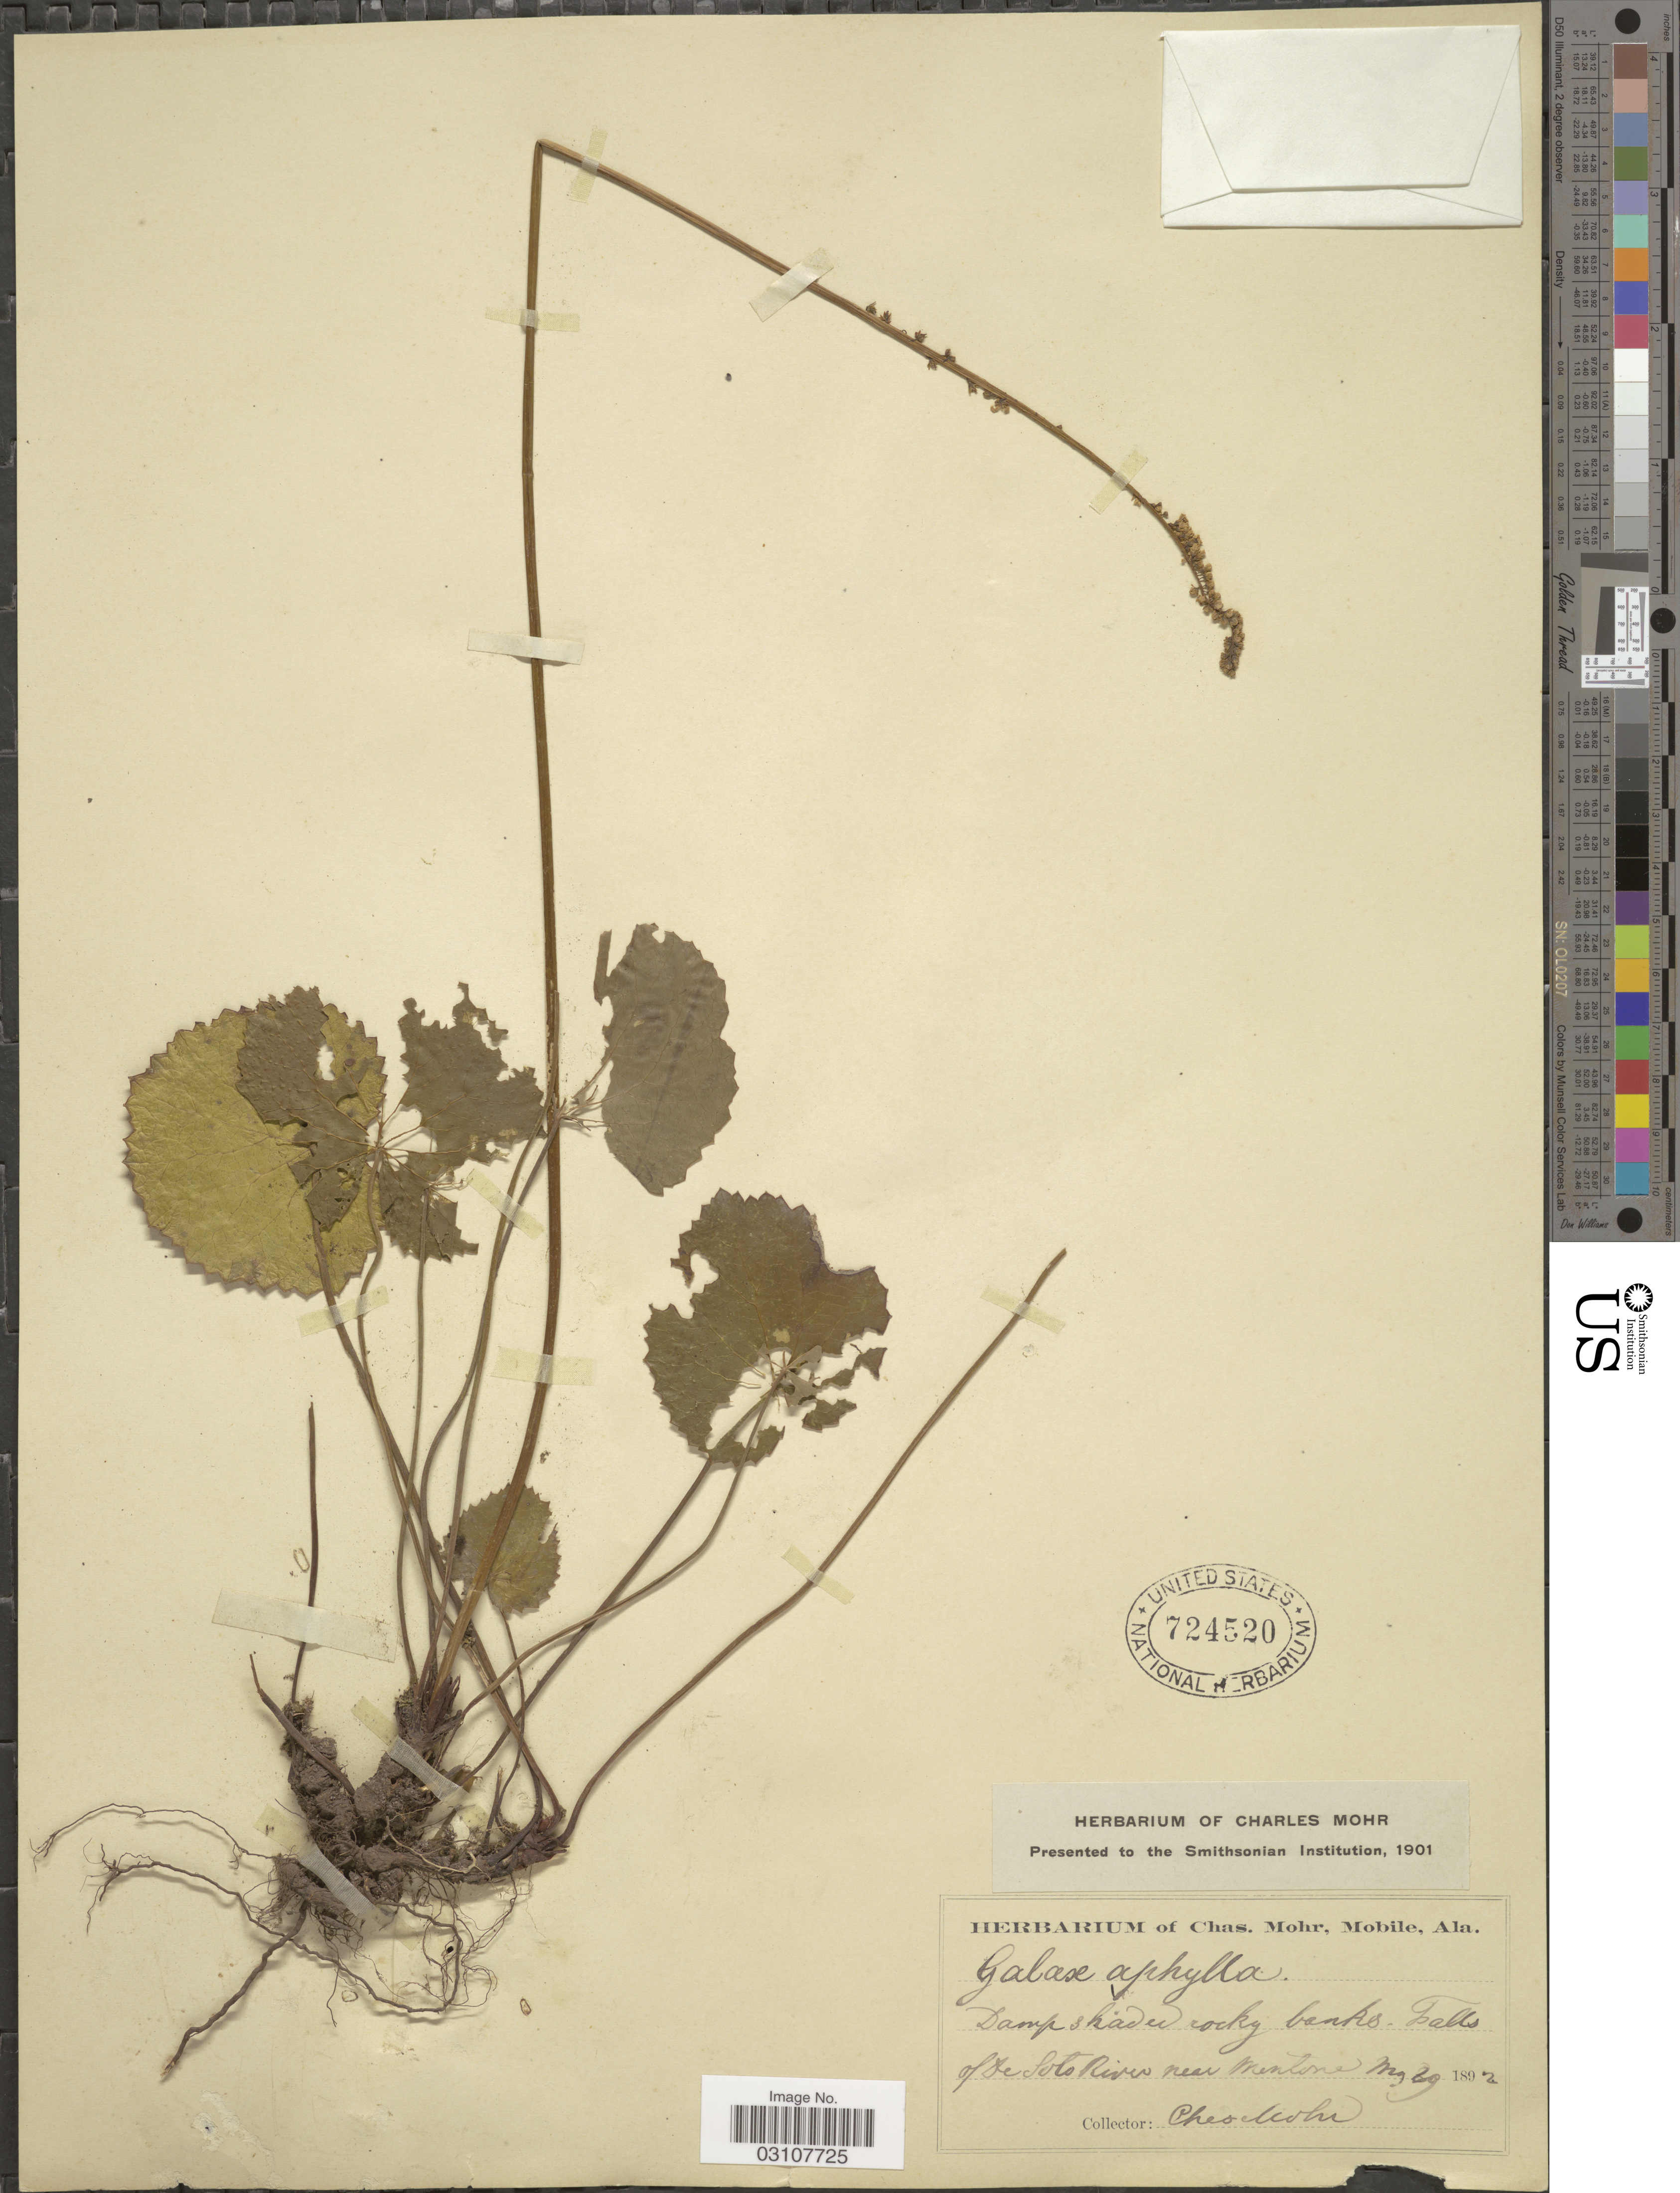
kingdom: Plantae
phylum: Tracheophyta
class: Magnoliopsida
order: Ericales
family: Diapensiaceae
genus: Galax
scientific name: Galax urceolata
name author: (Poir.) Brummitt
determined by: Gaynor, Michelle L., (FLAS), University of Florida (UNITED STATES)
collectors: Mohr, C. T. (herbarium)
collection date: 1892-05-30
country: United States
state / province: Alabama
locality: Rocky banks Falls. of De Soto River near Mentone.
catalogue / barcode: US 724520